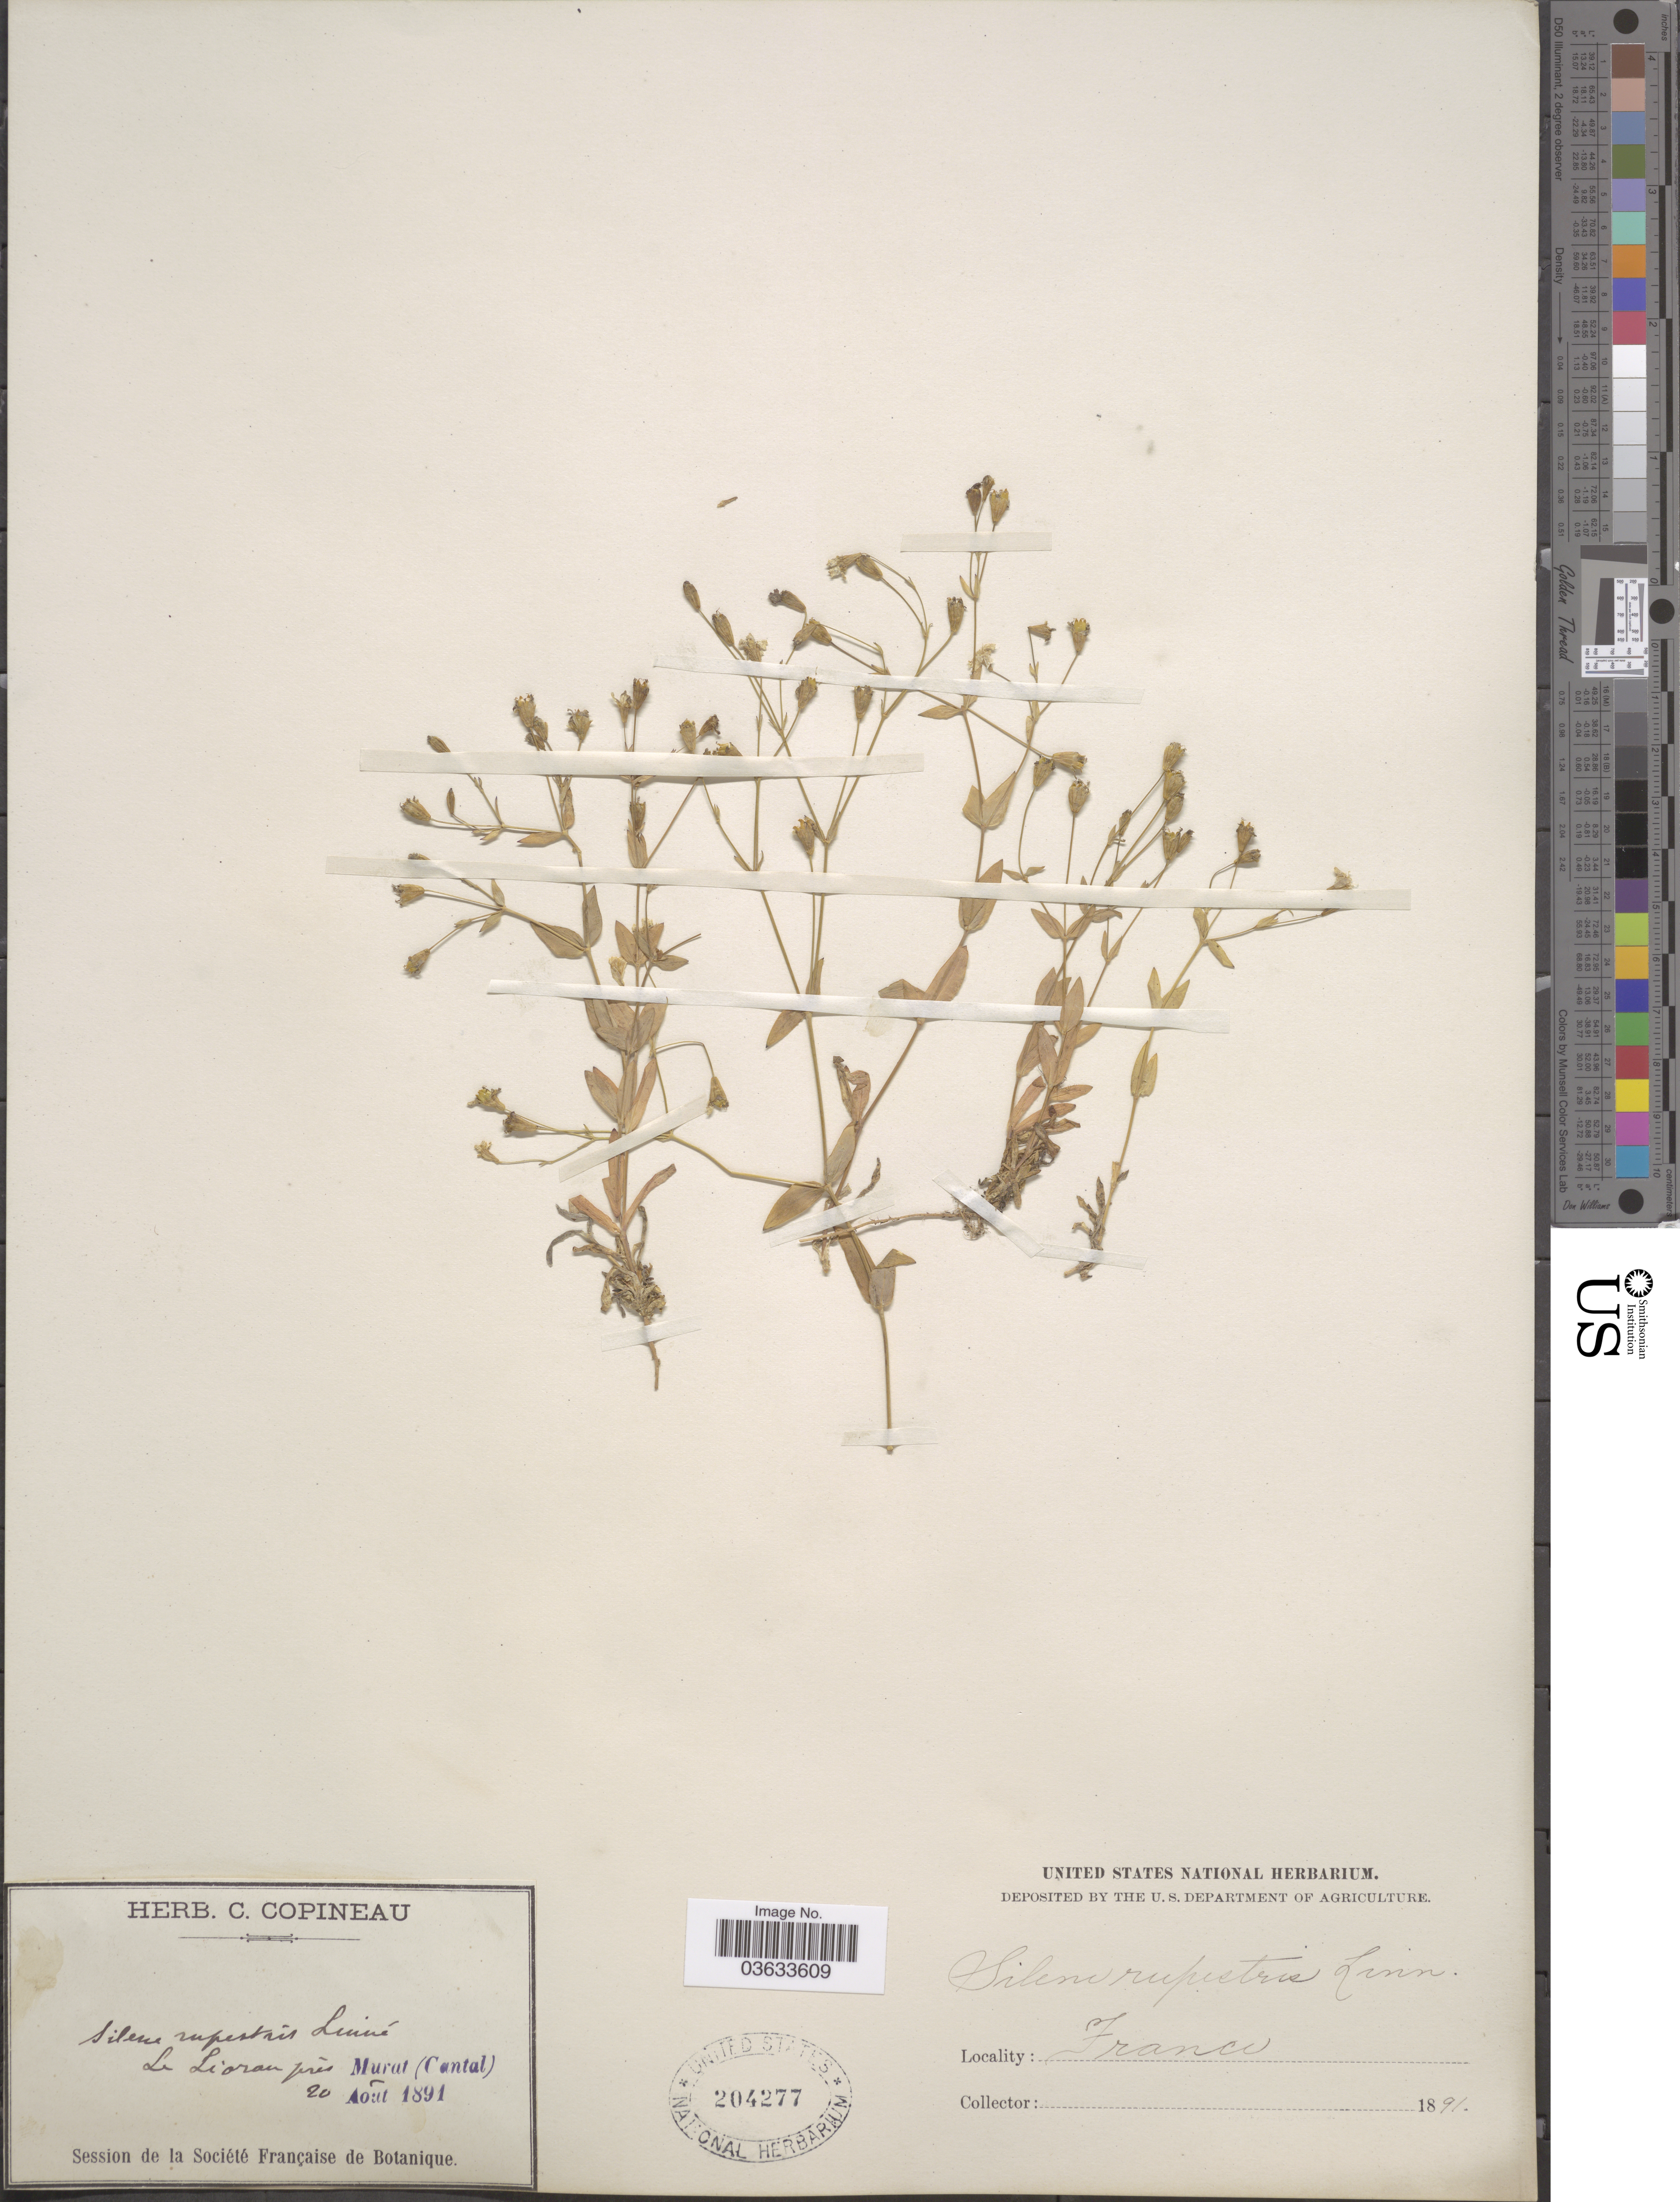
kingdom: Plantae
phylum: Tracheophyta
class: Magnoliopsida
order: Caryophyllales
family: Caryophyllaceae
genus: Atocion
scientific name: Atocion rupestre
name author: (L.) Oxelman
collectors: ex herb. C. Copineau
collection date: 1891-08-20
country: France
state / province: Auvergne-Rhône-Alpes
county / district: Cantal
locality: Le Lioran prés Murat (Cantal).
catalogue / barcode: US 204277